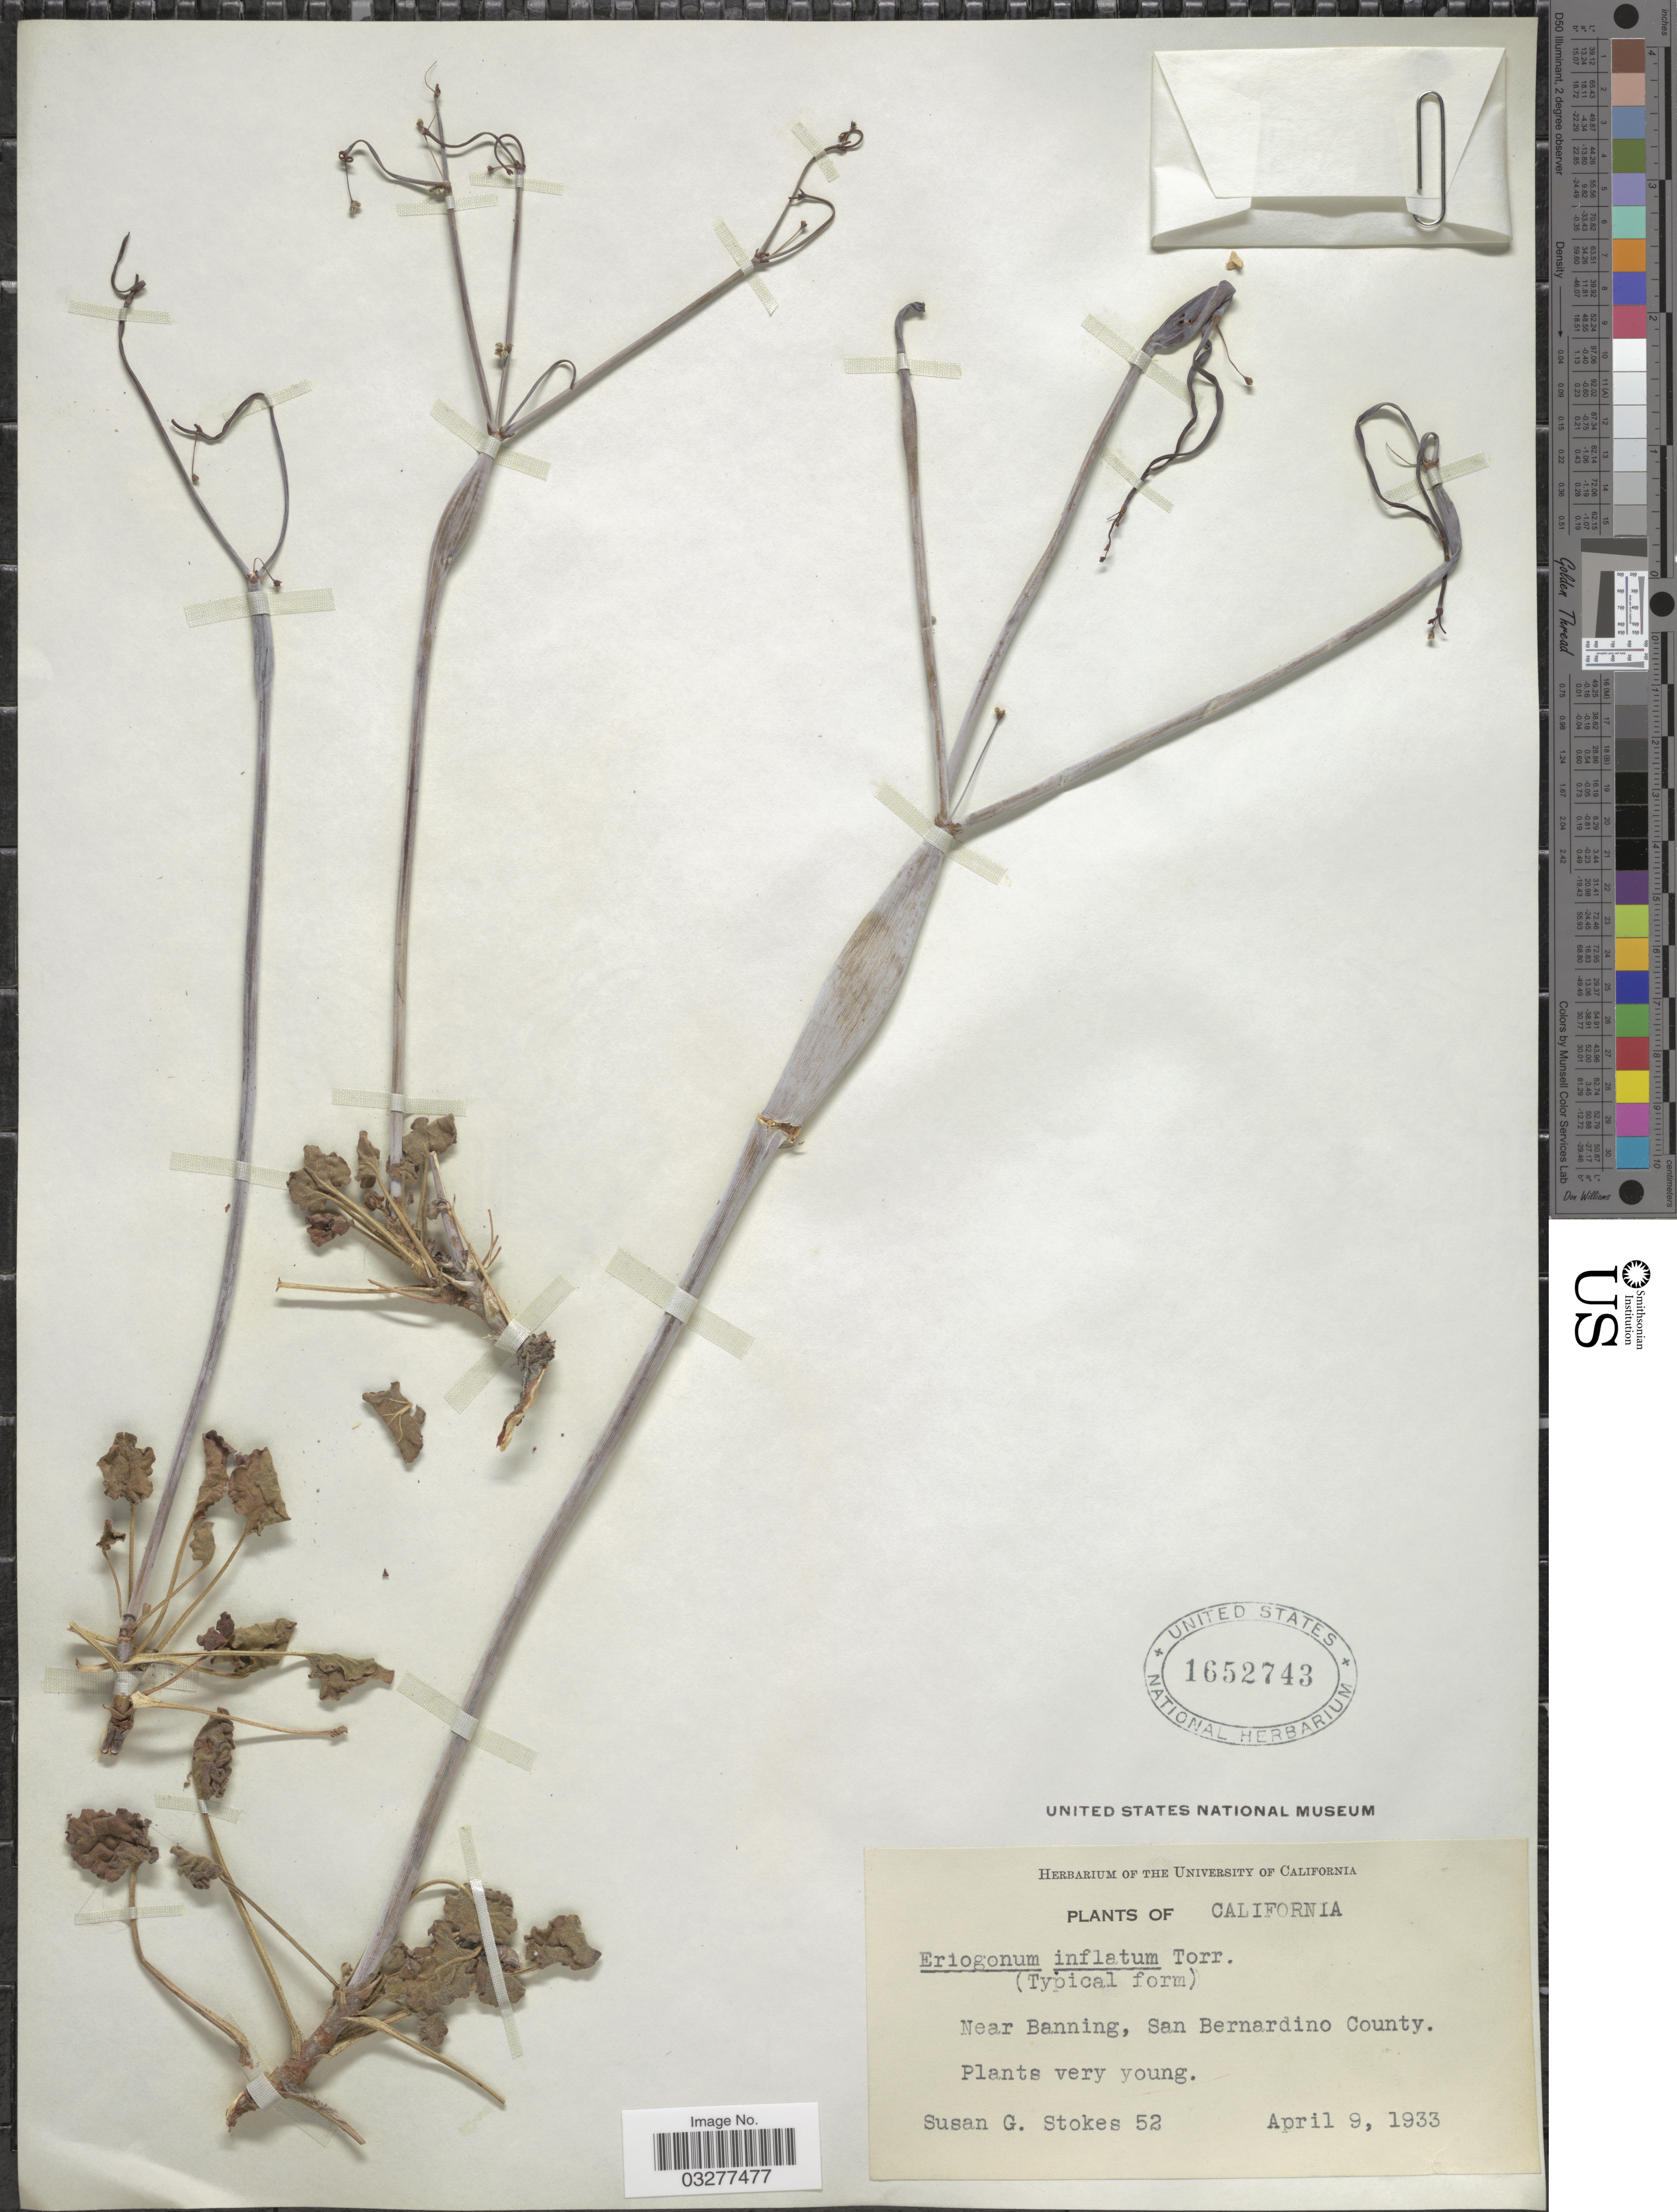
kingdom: Plantae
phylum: Tracheophyta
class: Magnoliopsida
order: Caryophyllales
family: Polygonaceae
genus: Eriogonum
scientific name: Eriogonum inflatum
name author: Torr. & Frém.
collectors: S. G. Stokes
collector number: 52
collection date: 1933-04-09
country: United States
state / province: California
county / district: San Bernardino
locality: Near Banning, San Bernardino County.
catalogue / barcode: US 1652743